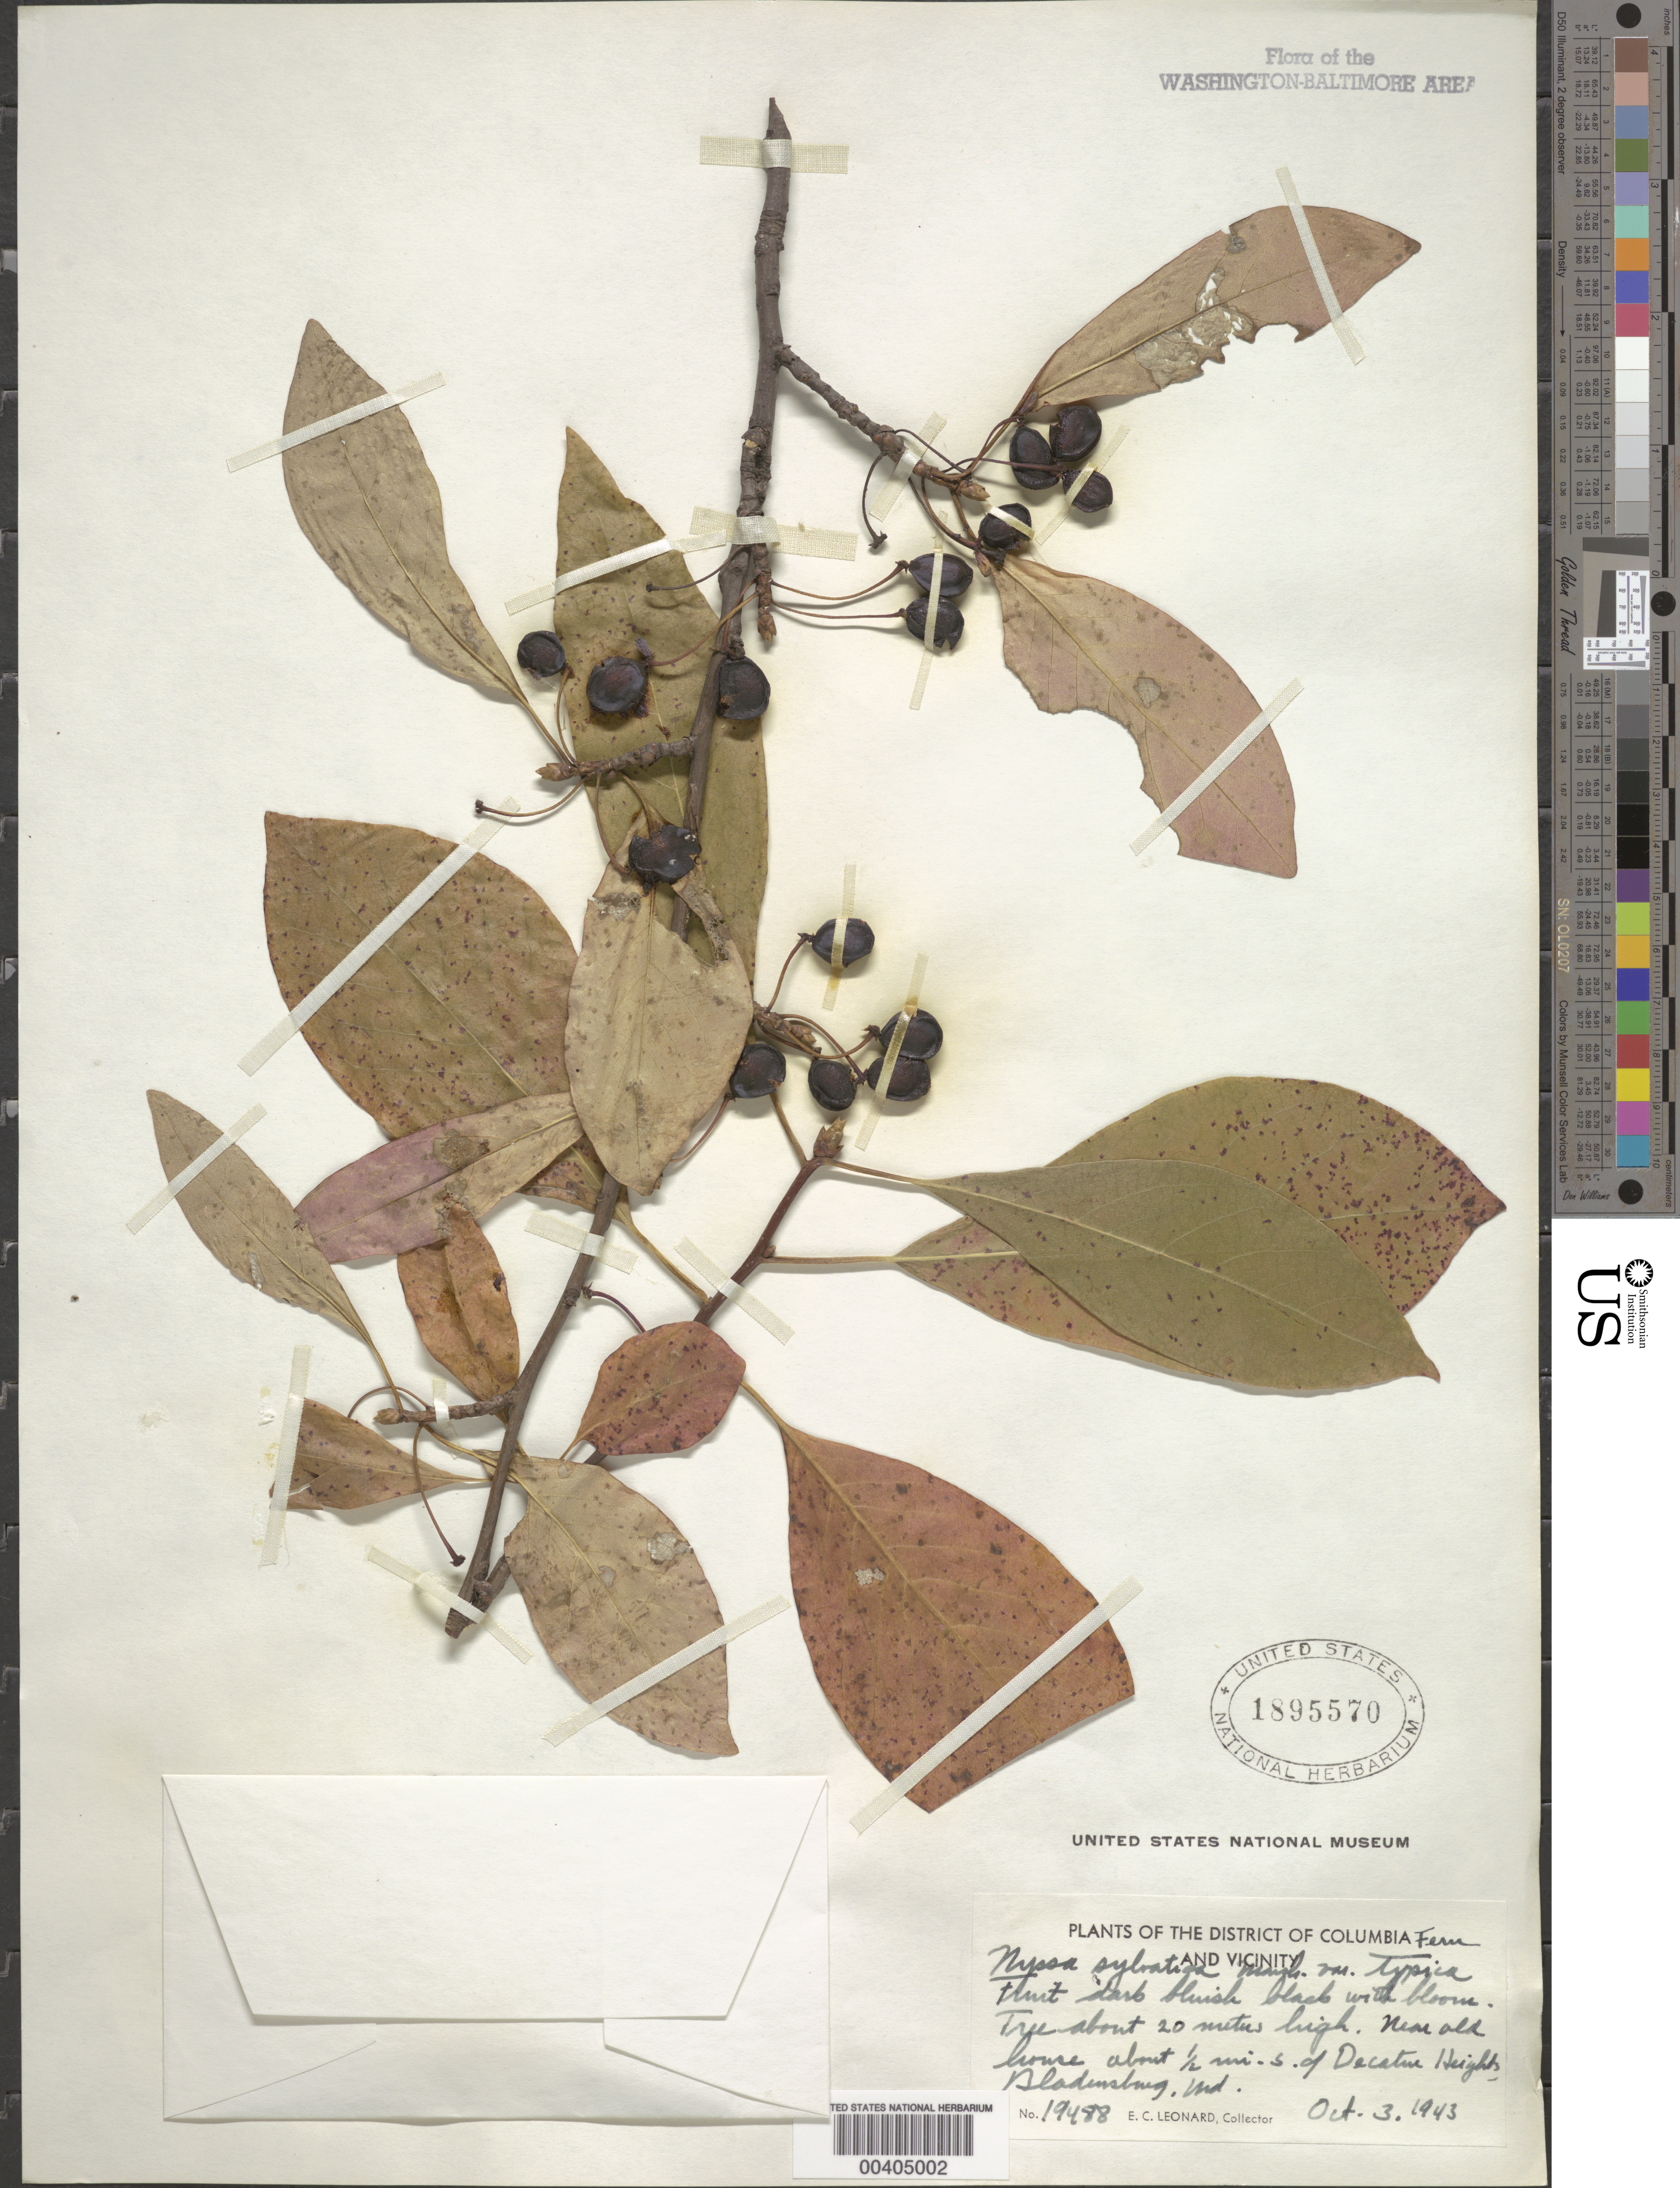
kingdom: Plantae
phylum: Tracheophyta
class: Magnoliopsida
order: Cornales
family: Nyssaceae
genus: Nyssa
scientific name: Nyssa sylvatica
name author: Marshall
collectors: E. C. Leonard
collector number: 19488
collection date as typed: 03 Oct 1943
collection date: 1943-10-03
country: United States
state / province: Maryland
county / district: Prince George's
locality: Old House about .5 mi. S of Decatur Heights, Bladensburg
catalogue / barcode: US 1895570